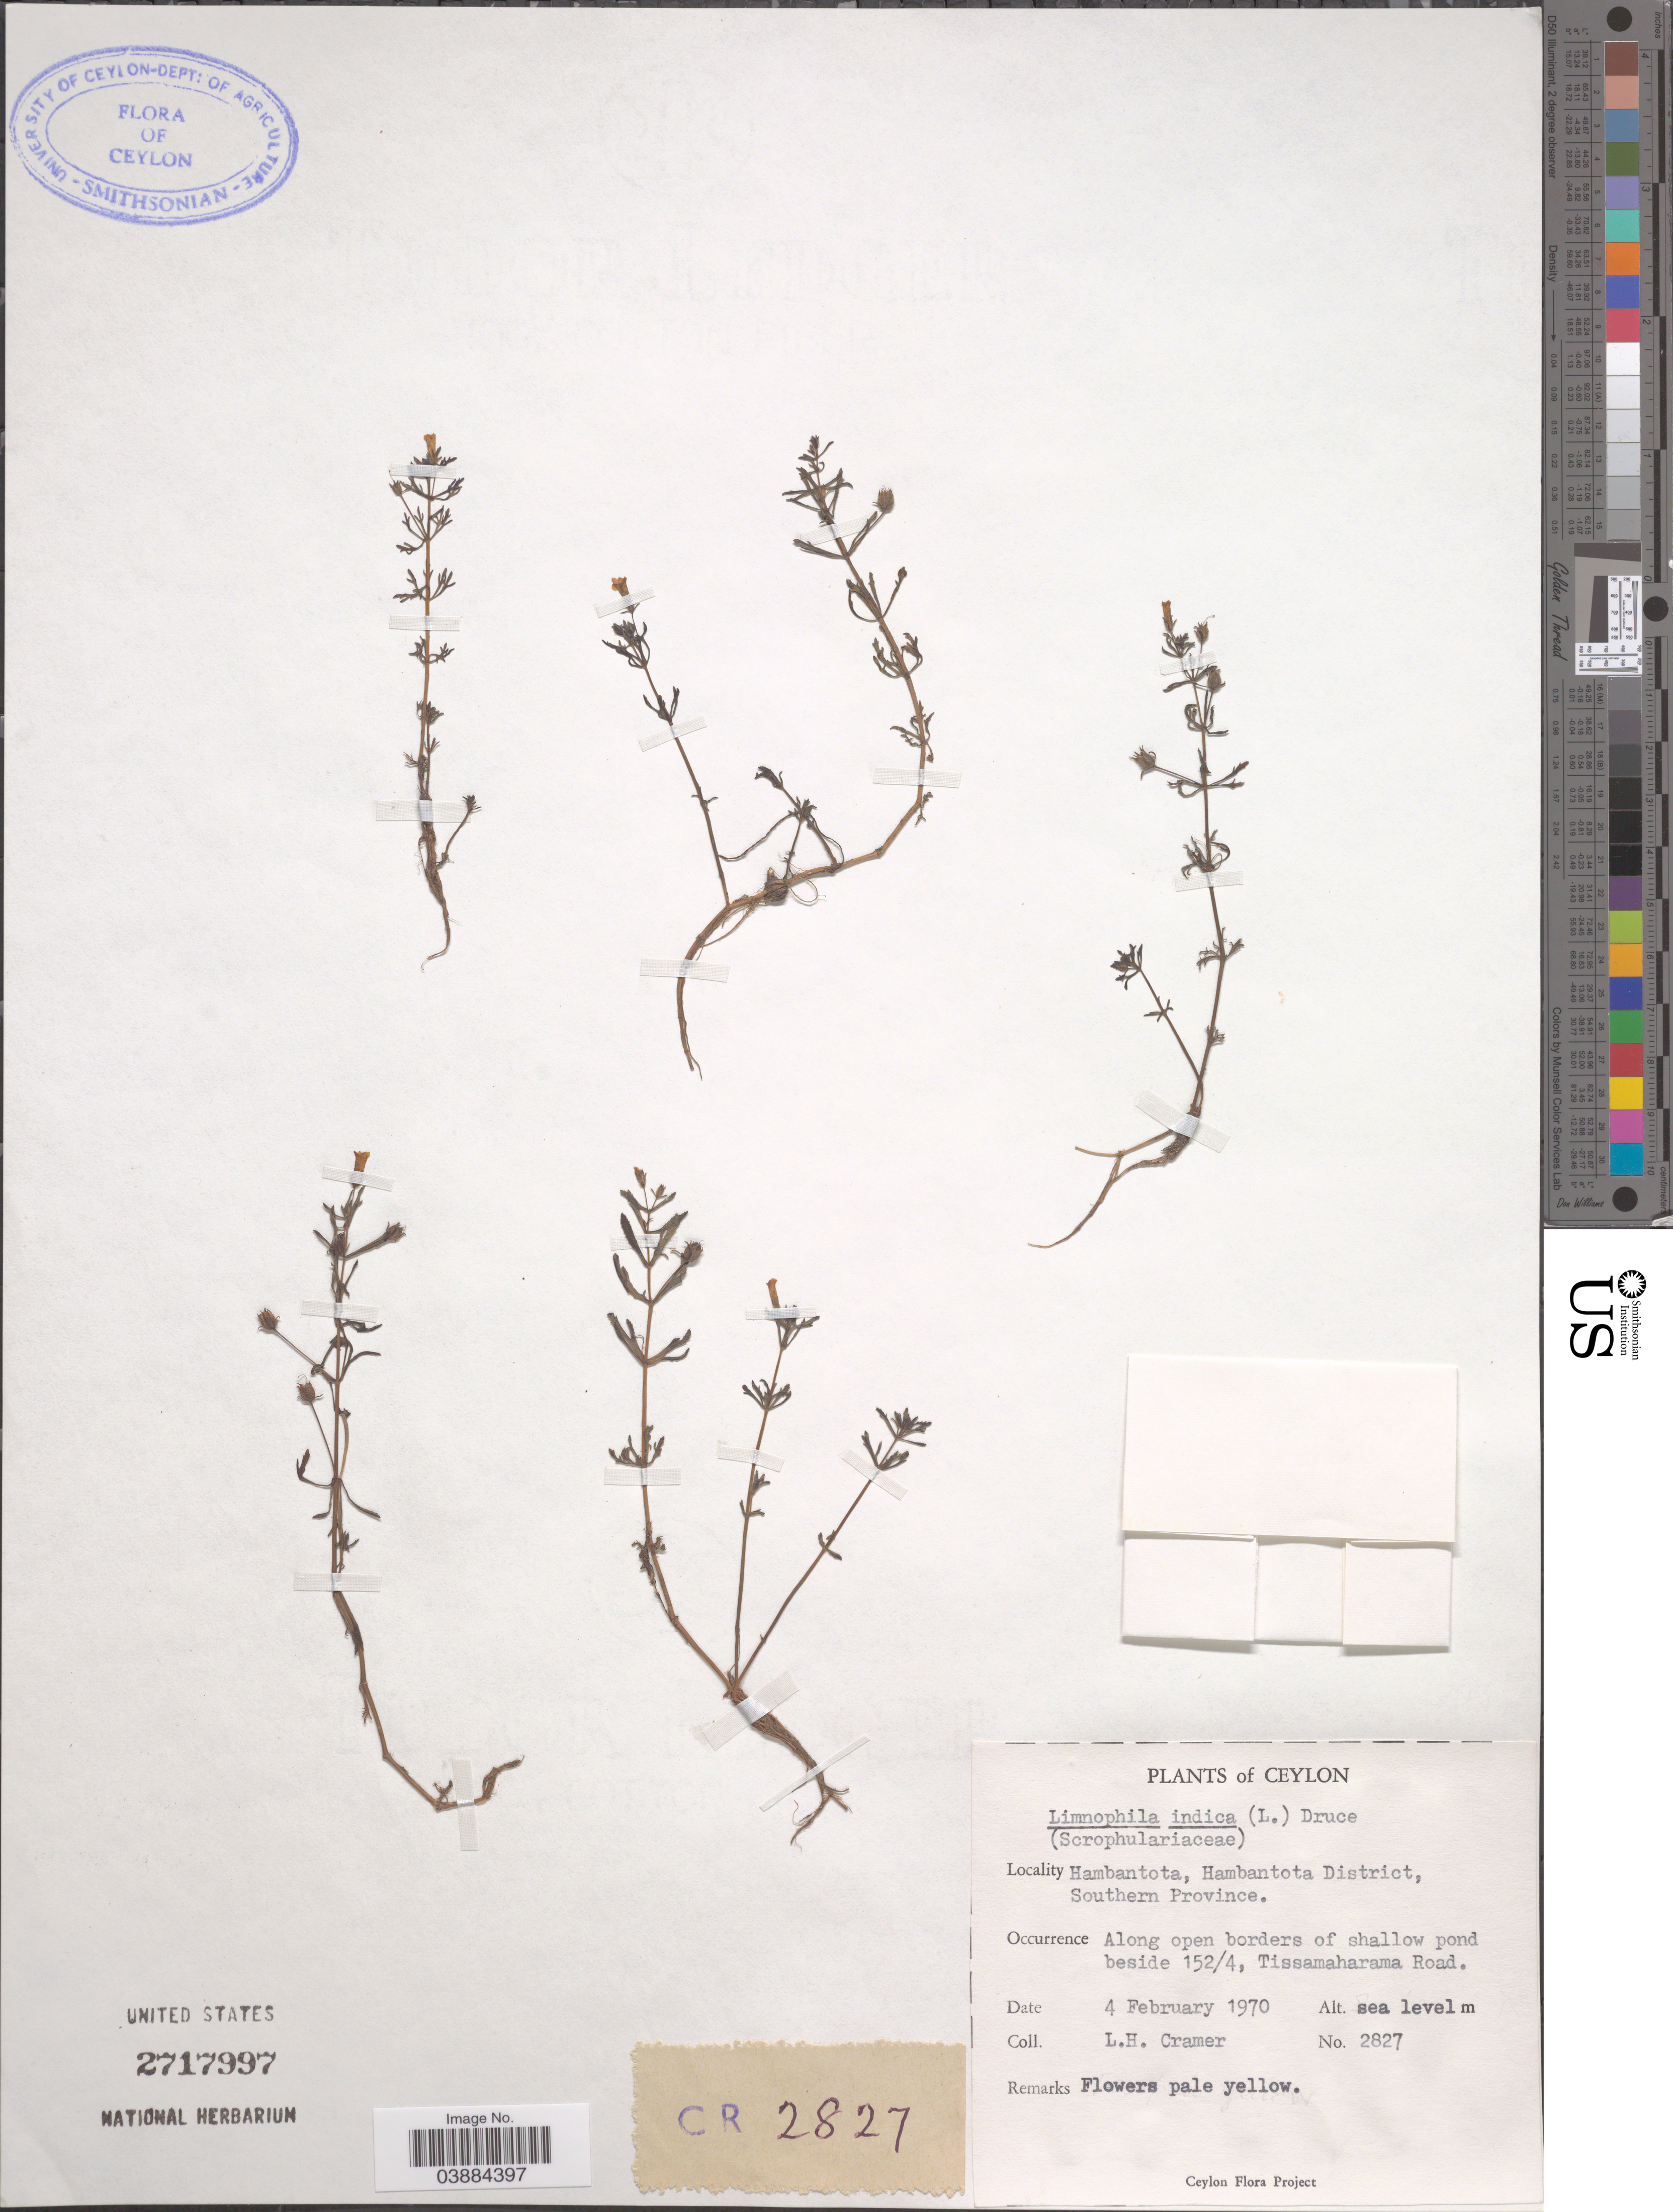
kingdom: Plantae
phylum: Tracheophyta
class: Magnoliopsida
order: Lamiales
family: Plantaginaceae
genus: Limnophila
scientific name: Limnophila indica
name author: (L.) Druce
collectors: L. H. Cramer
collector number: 2827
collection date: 1970-02-04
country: Sri Lanka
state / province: Southern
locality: Ceylon. Hambantota, Hambantota District. Along open borders of shallow pond beside 152/4, Tissamaharama Road.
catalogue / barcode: US 2717997